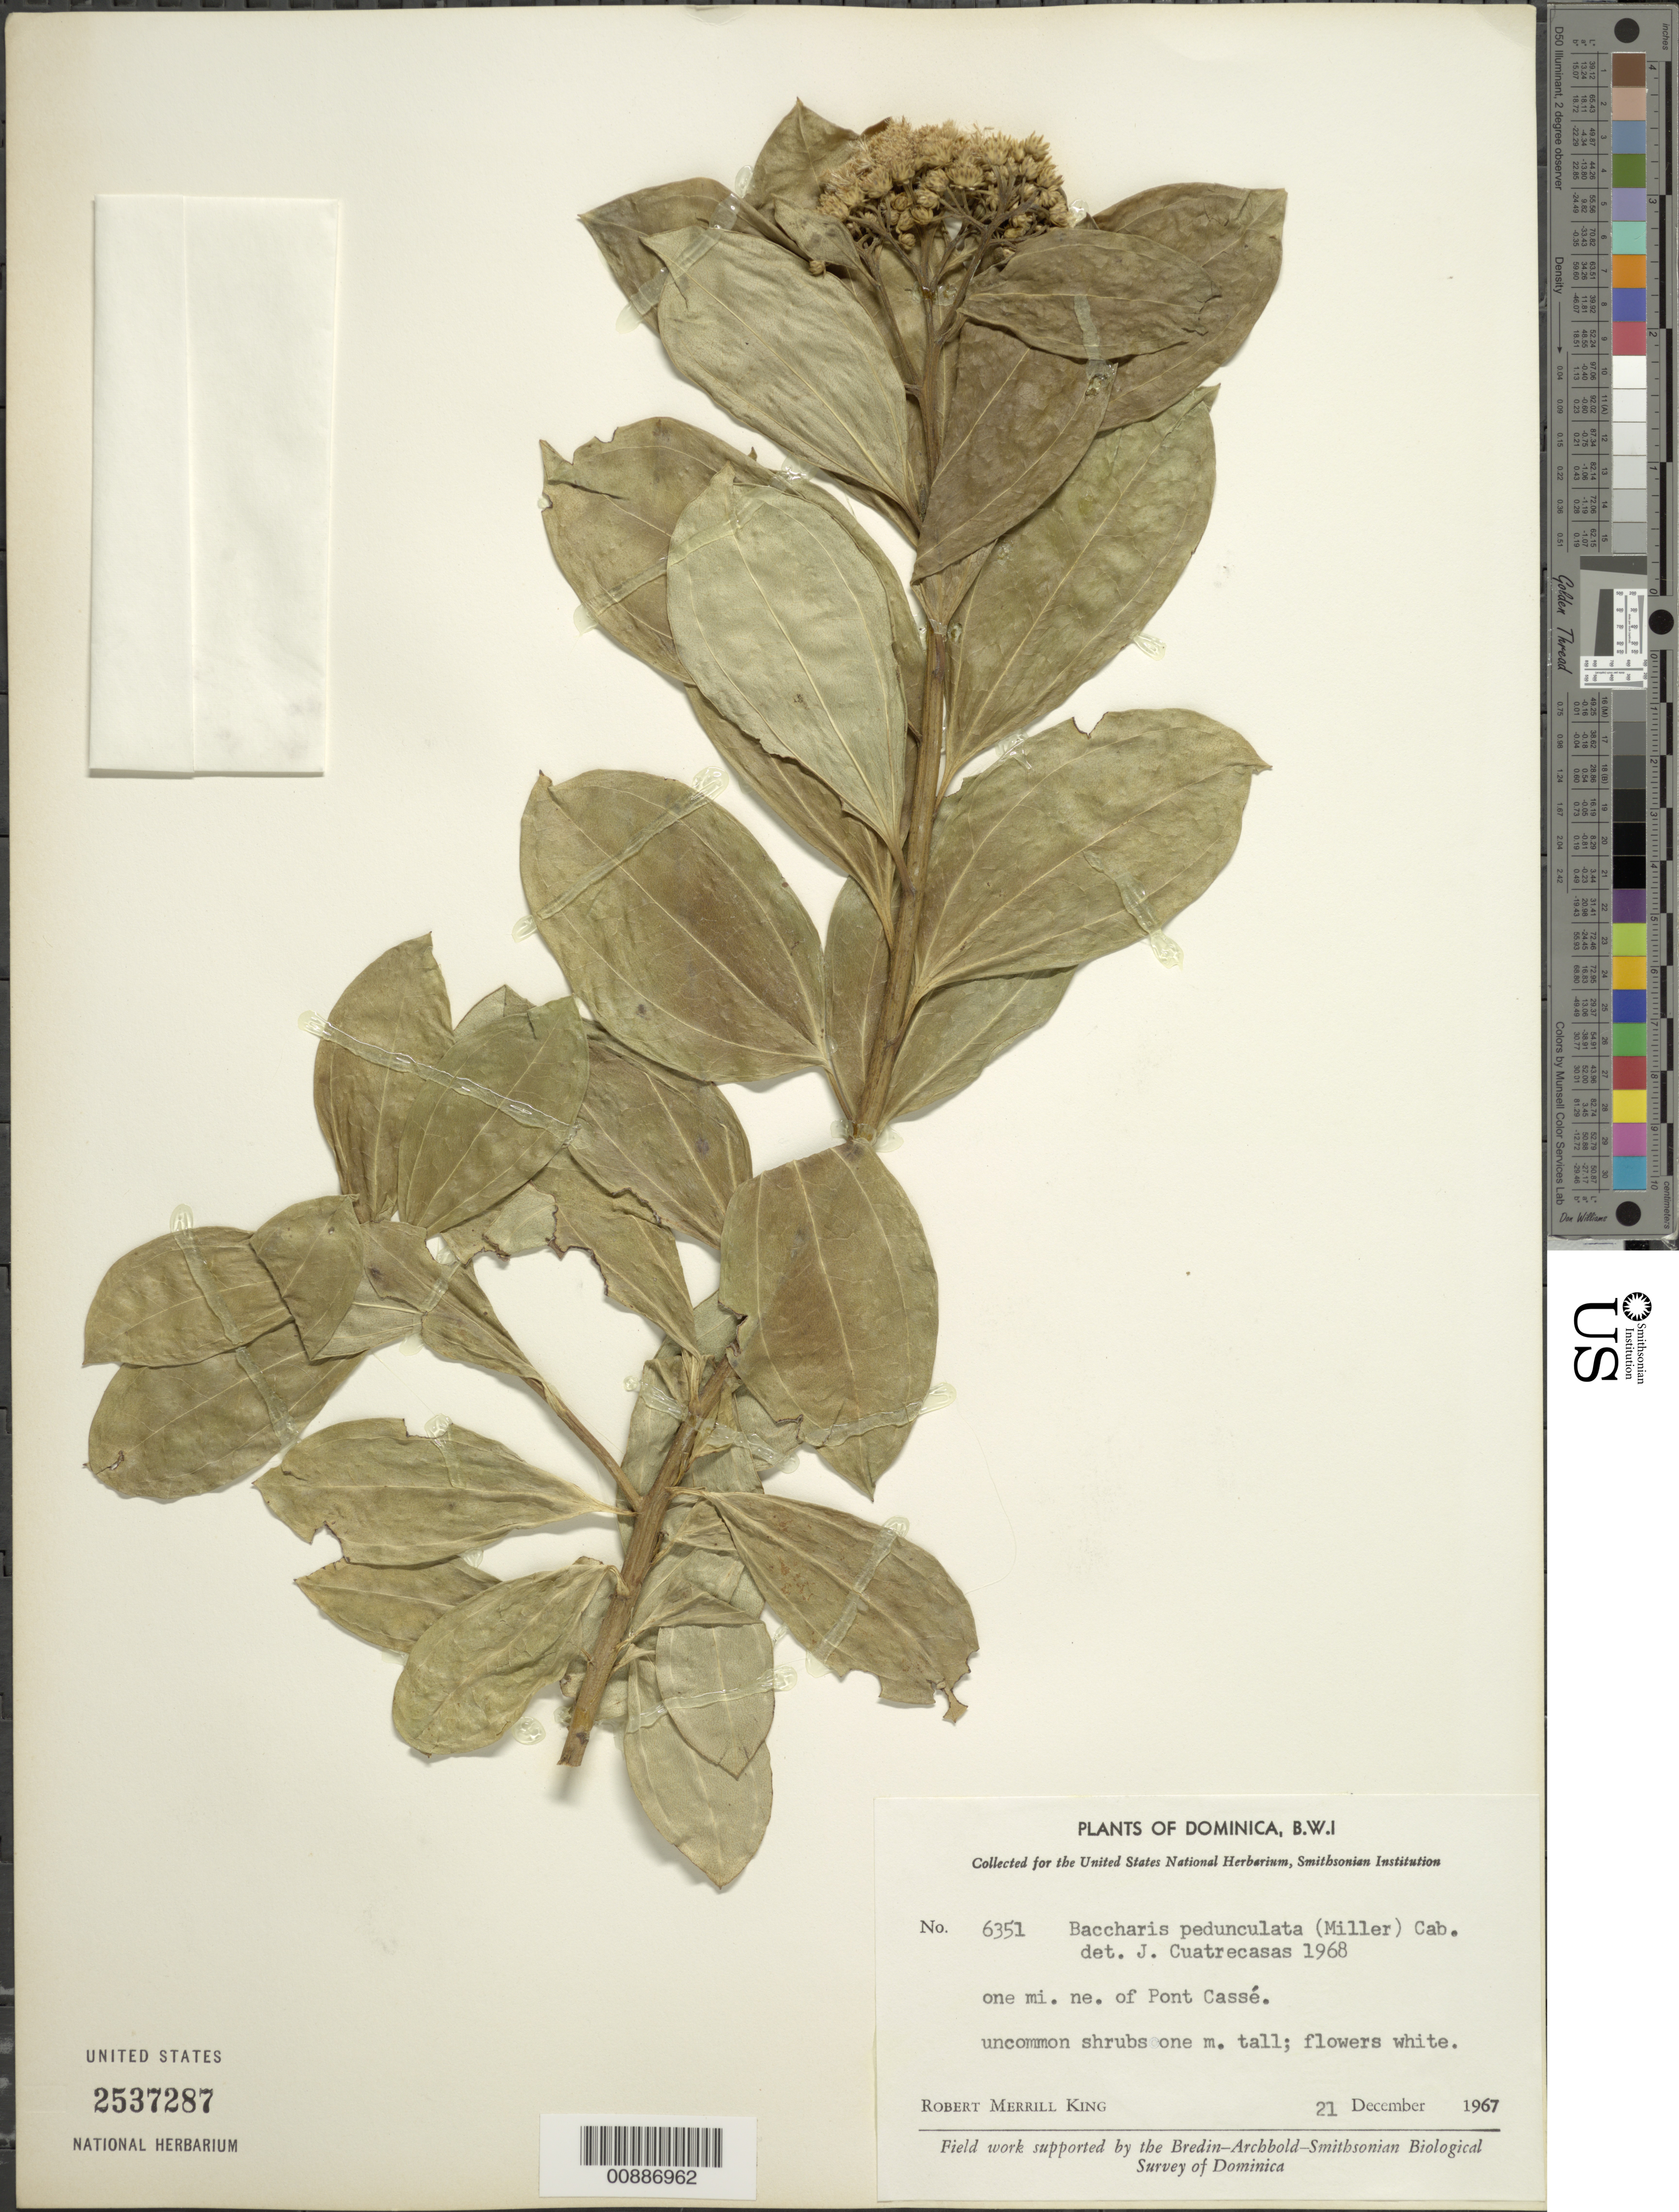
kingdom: Plantae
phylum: Tracheophyta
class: Magnoliopsida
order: Asterales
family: Asteraceae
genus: Baccharis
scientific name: Baccharis pedunculata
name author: (Mill.) Cabrera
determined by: Cuatrecasas, J.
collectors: R. M. King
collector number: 6351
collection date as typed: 21 Dec 1967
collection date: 1967-12-21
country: Dominica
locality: One mile NE of Pont Cassé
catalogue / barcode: US 2537287